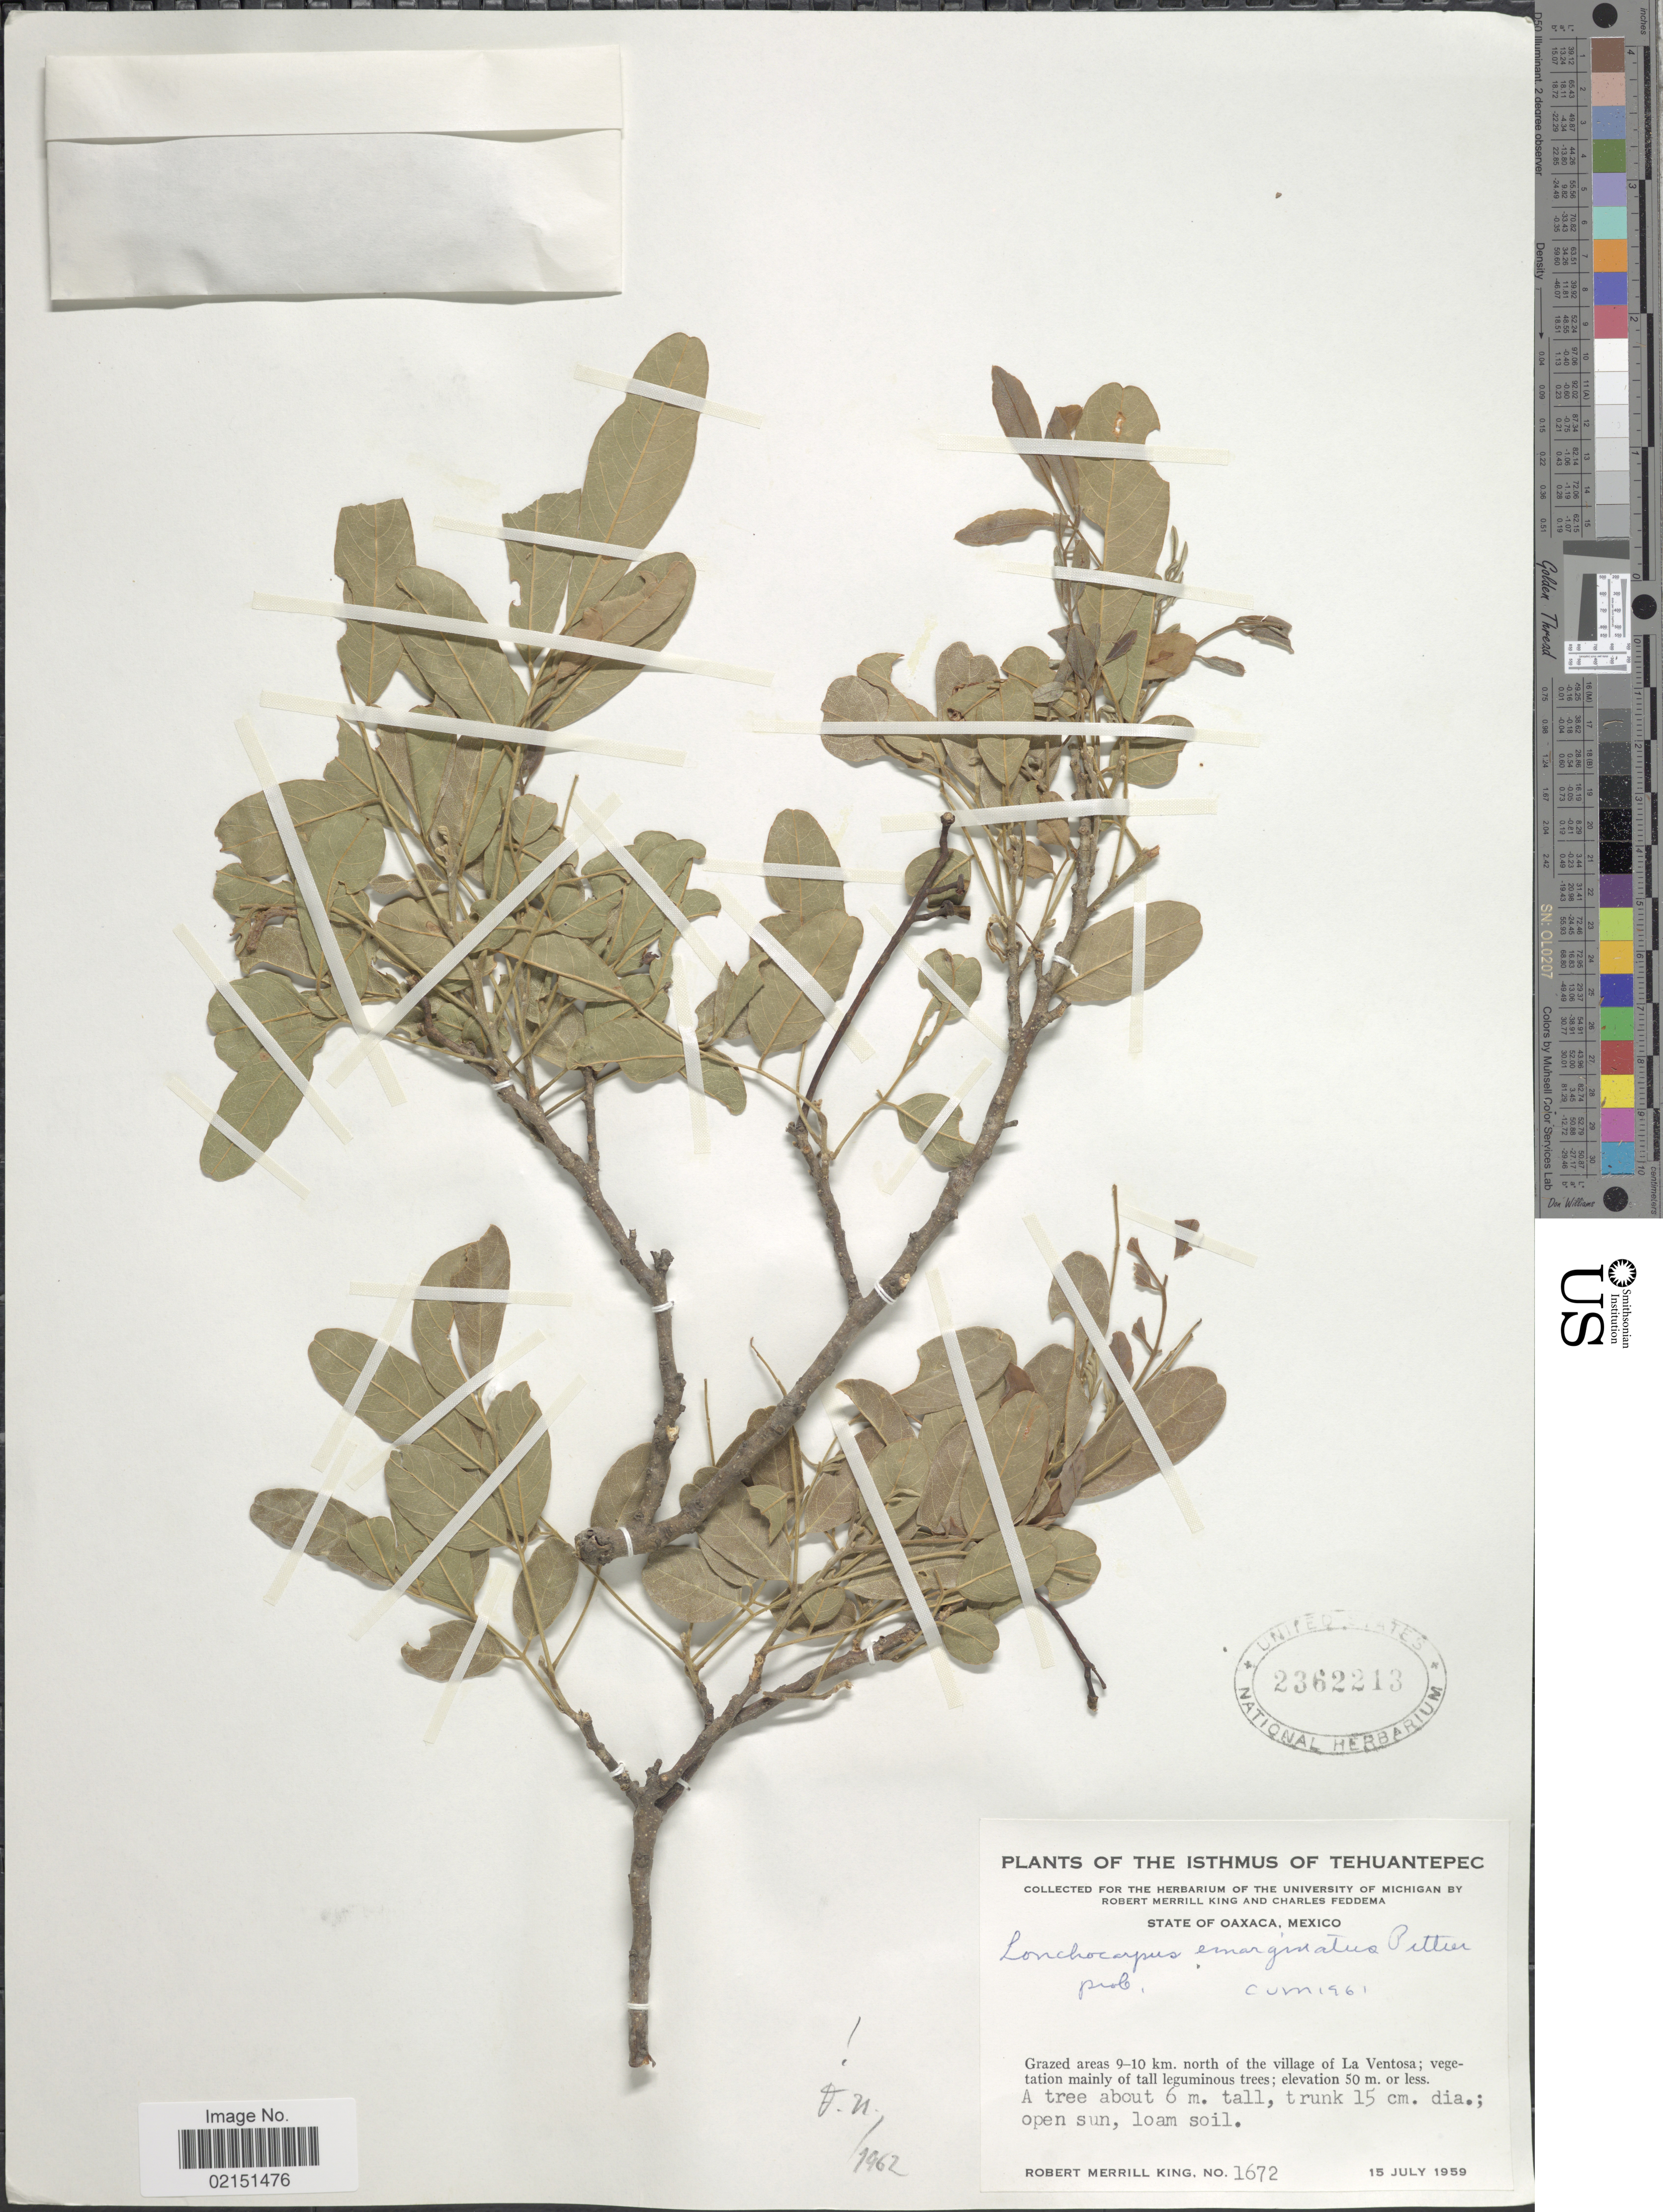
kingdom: Plantae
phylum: Tracheophyta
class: Magnoliopsida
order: Fabales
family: Fabaceae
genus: Lonchocarpus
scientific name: Lonchocarpus emarginatus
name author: Pittier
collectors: R. M. King & C. Feddema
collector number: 1672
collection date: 1959-07-15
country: Mexico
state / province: Oaxaca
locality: Isthmus of Tehuantepec. State of Oaxaca. Grazed areas 9-10 km. north of the village of La Ventosa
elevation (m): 50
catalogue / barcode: US 2362213